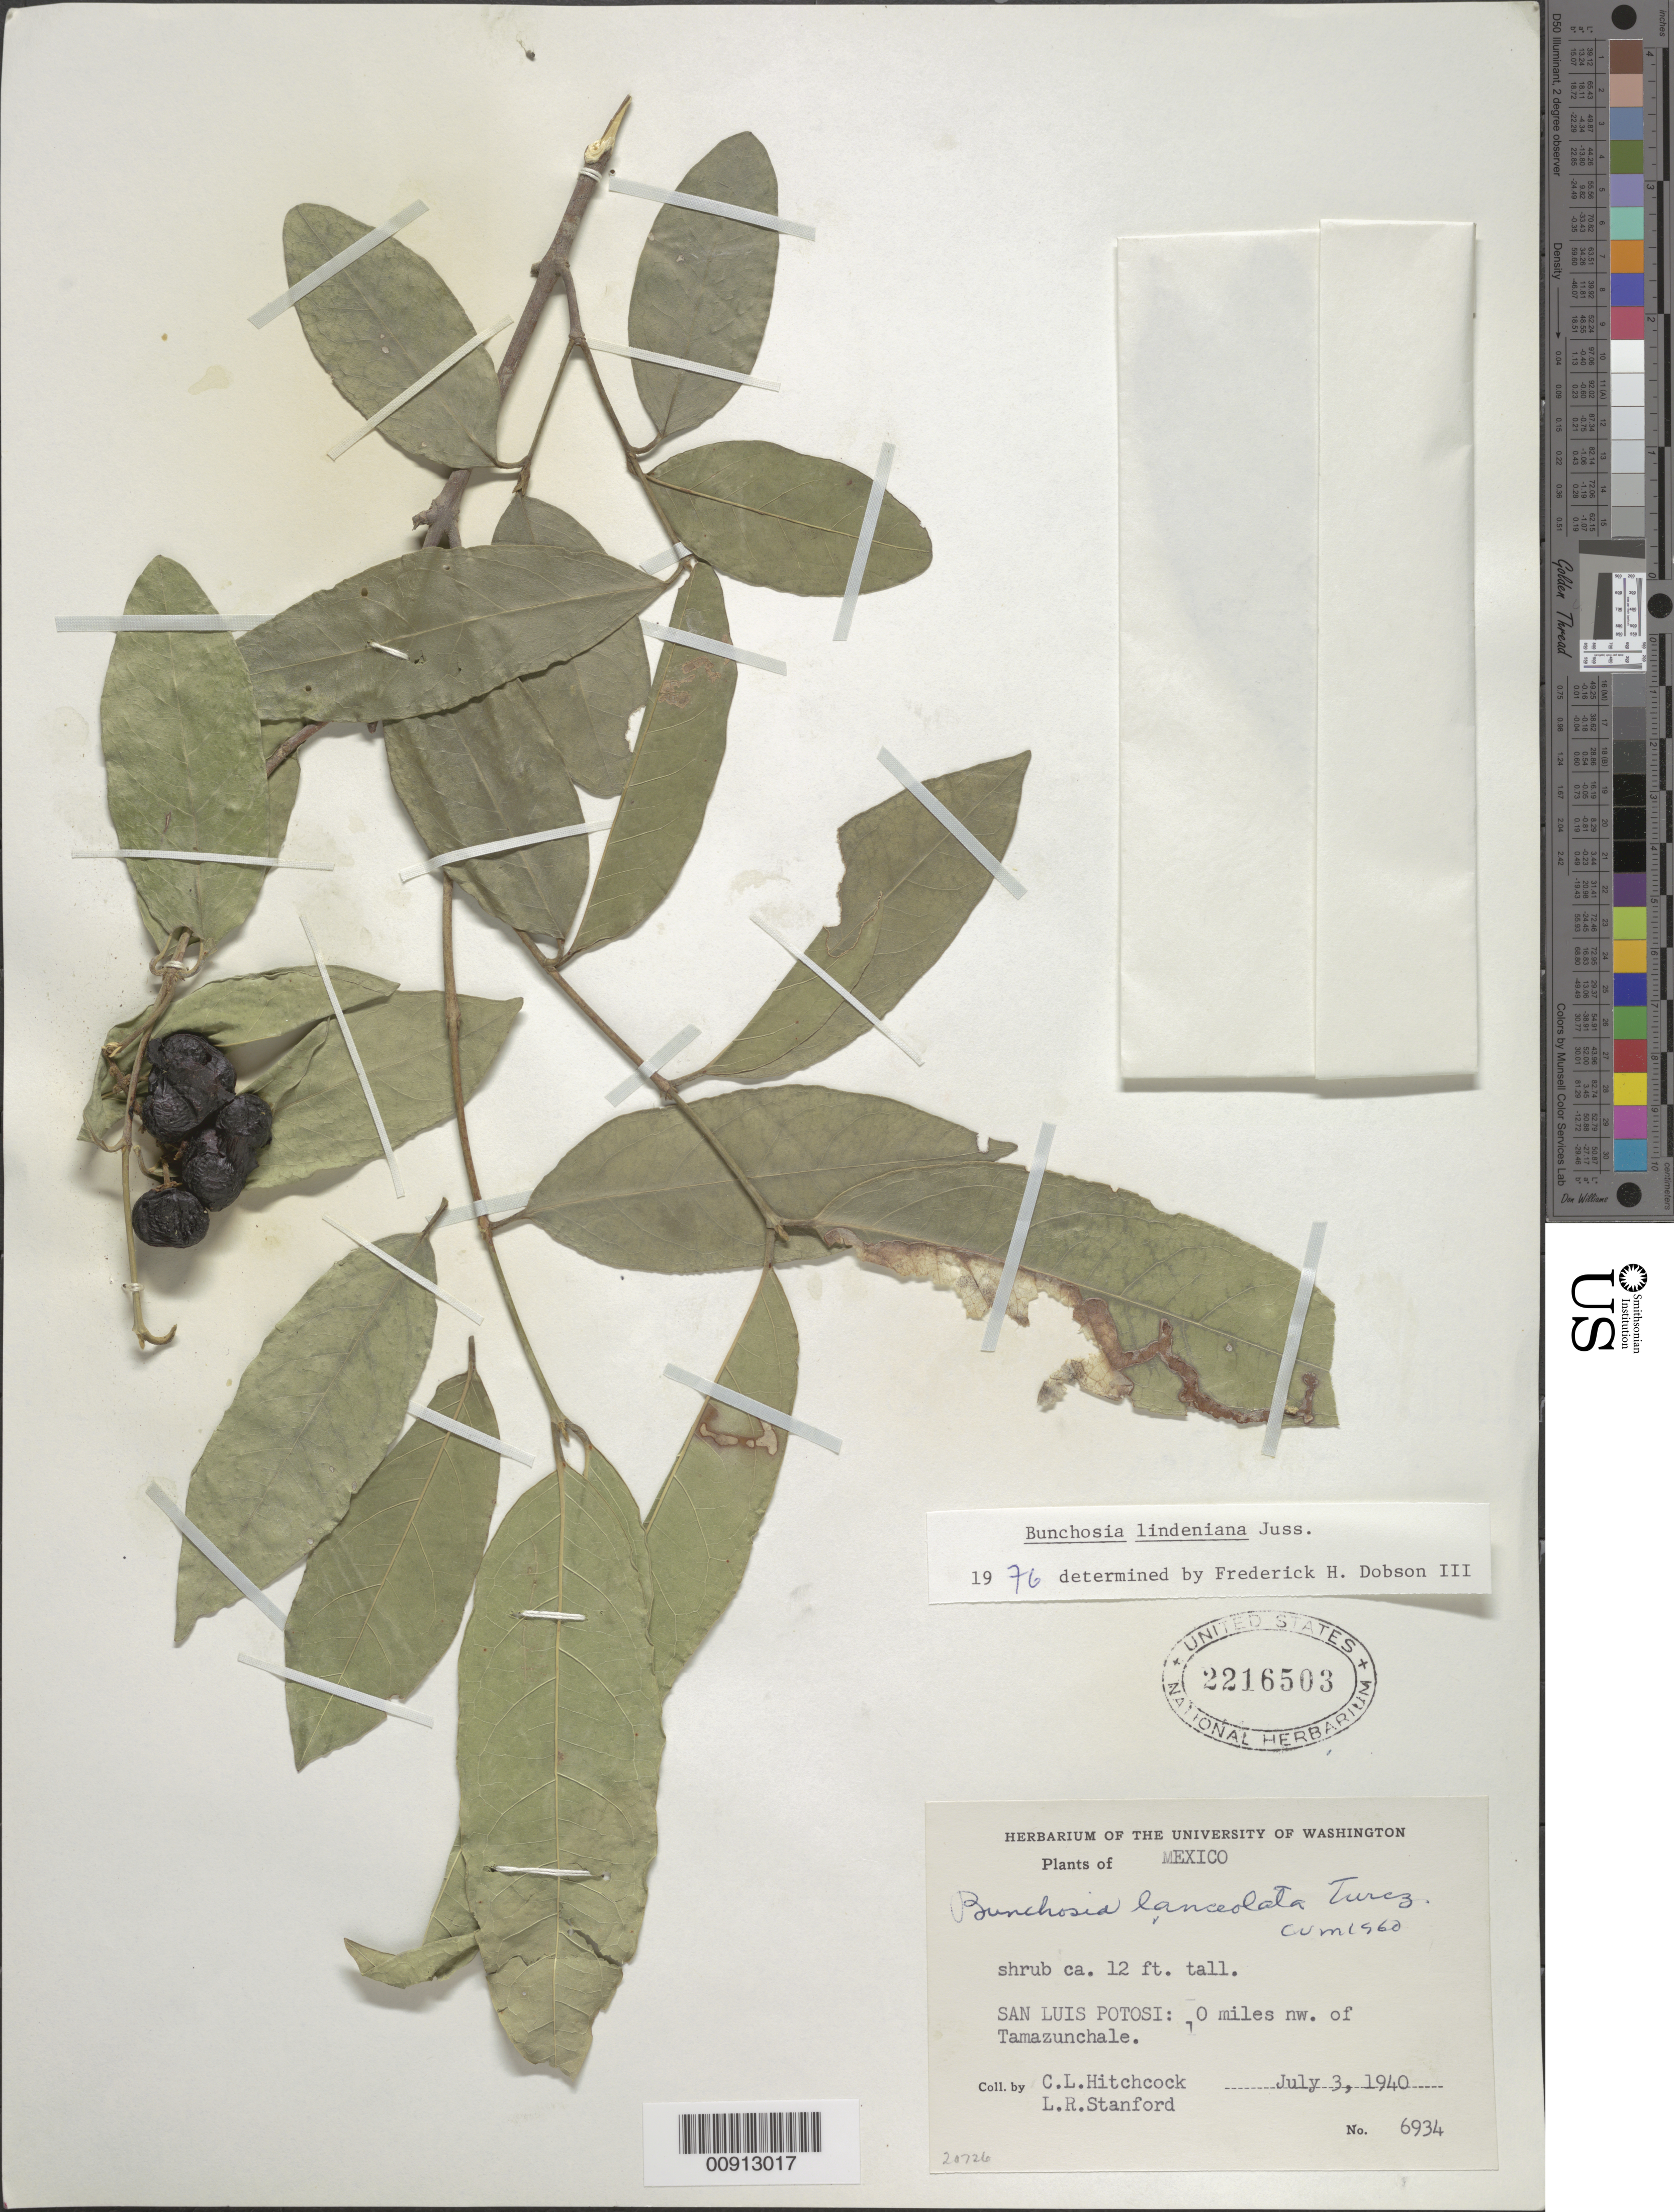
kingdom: Plantae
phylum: Tracheophyta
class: Magnoliopsida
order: Malpighiales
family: Malpighiaceae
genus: Bunchosia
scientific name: Bunchosia lindeniana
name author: A. Juss.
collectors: C. L. Hitchcock & L. R. Stanford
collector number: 6934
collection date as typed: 03 Jul 1940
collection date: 1940-07-03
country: Mexico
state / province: San Luis Potosí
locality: San Luis Potosí: 10 miles NW of Tamazunchale.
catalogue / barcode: US 2216503